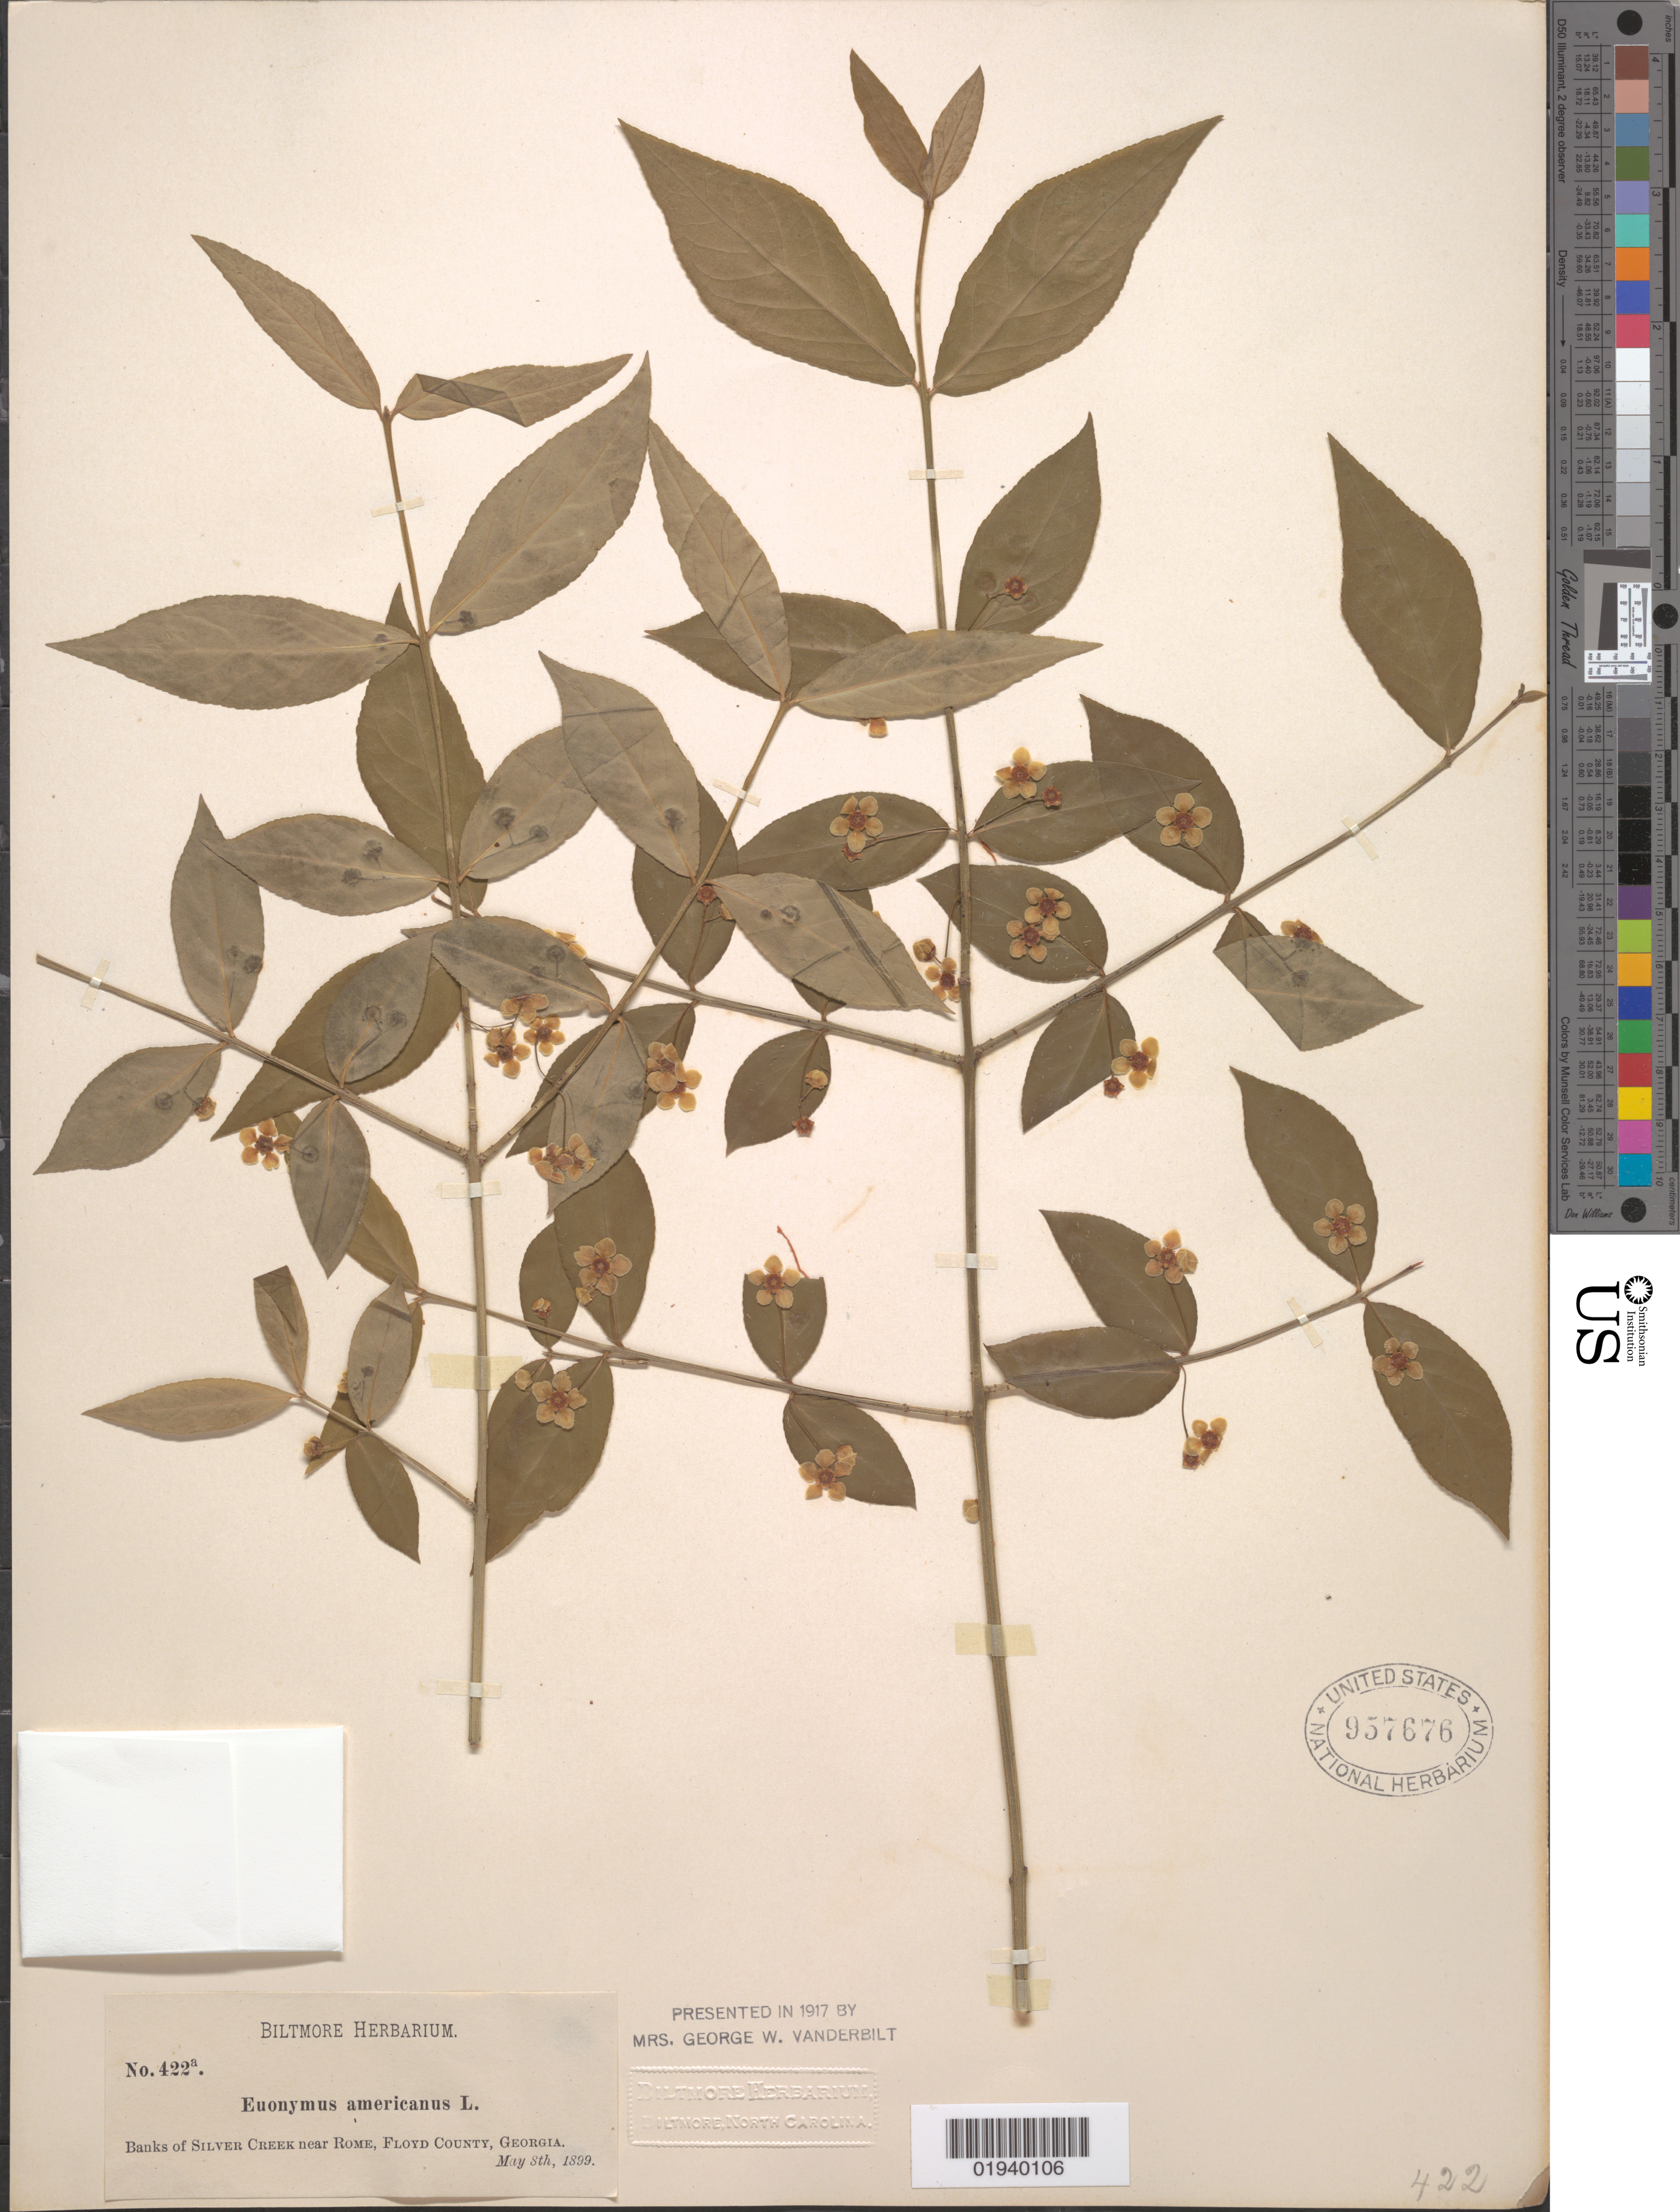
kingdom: Plantae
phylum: Tracheophyta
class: Magnoliopsida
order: Celastrales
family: Celastraceae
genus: Euonymus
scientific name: Euonymus americanus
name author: L.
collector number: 422a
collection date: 1899-05-08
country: United States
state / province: Georgia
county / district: Floyd County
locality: Silver Creek, near Rome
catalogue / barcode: US 957676